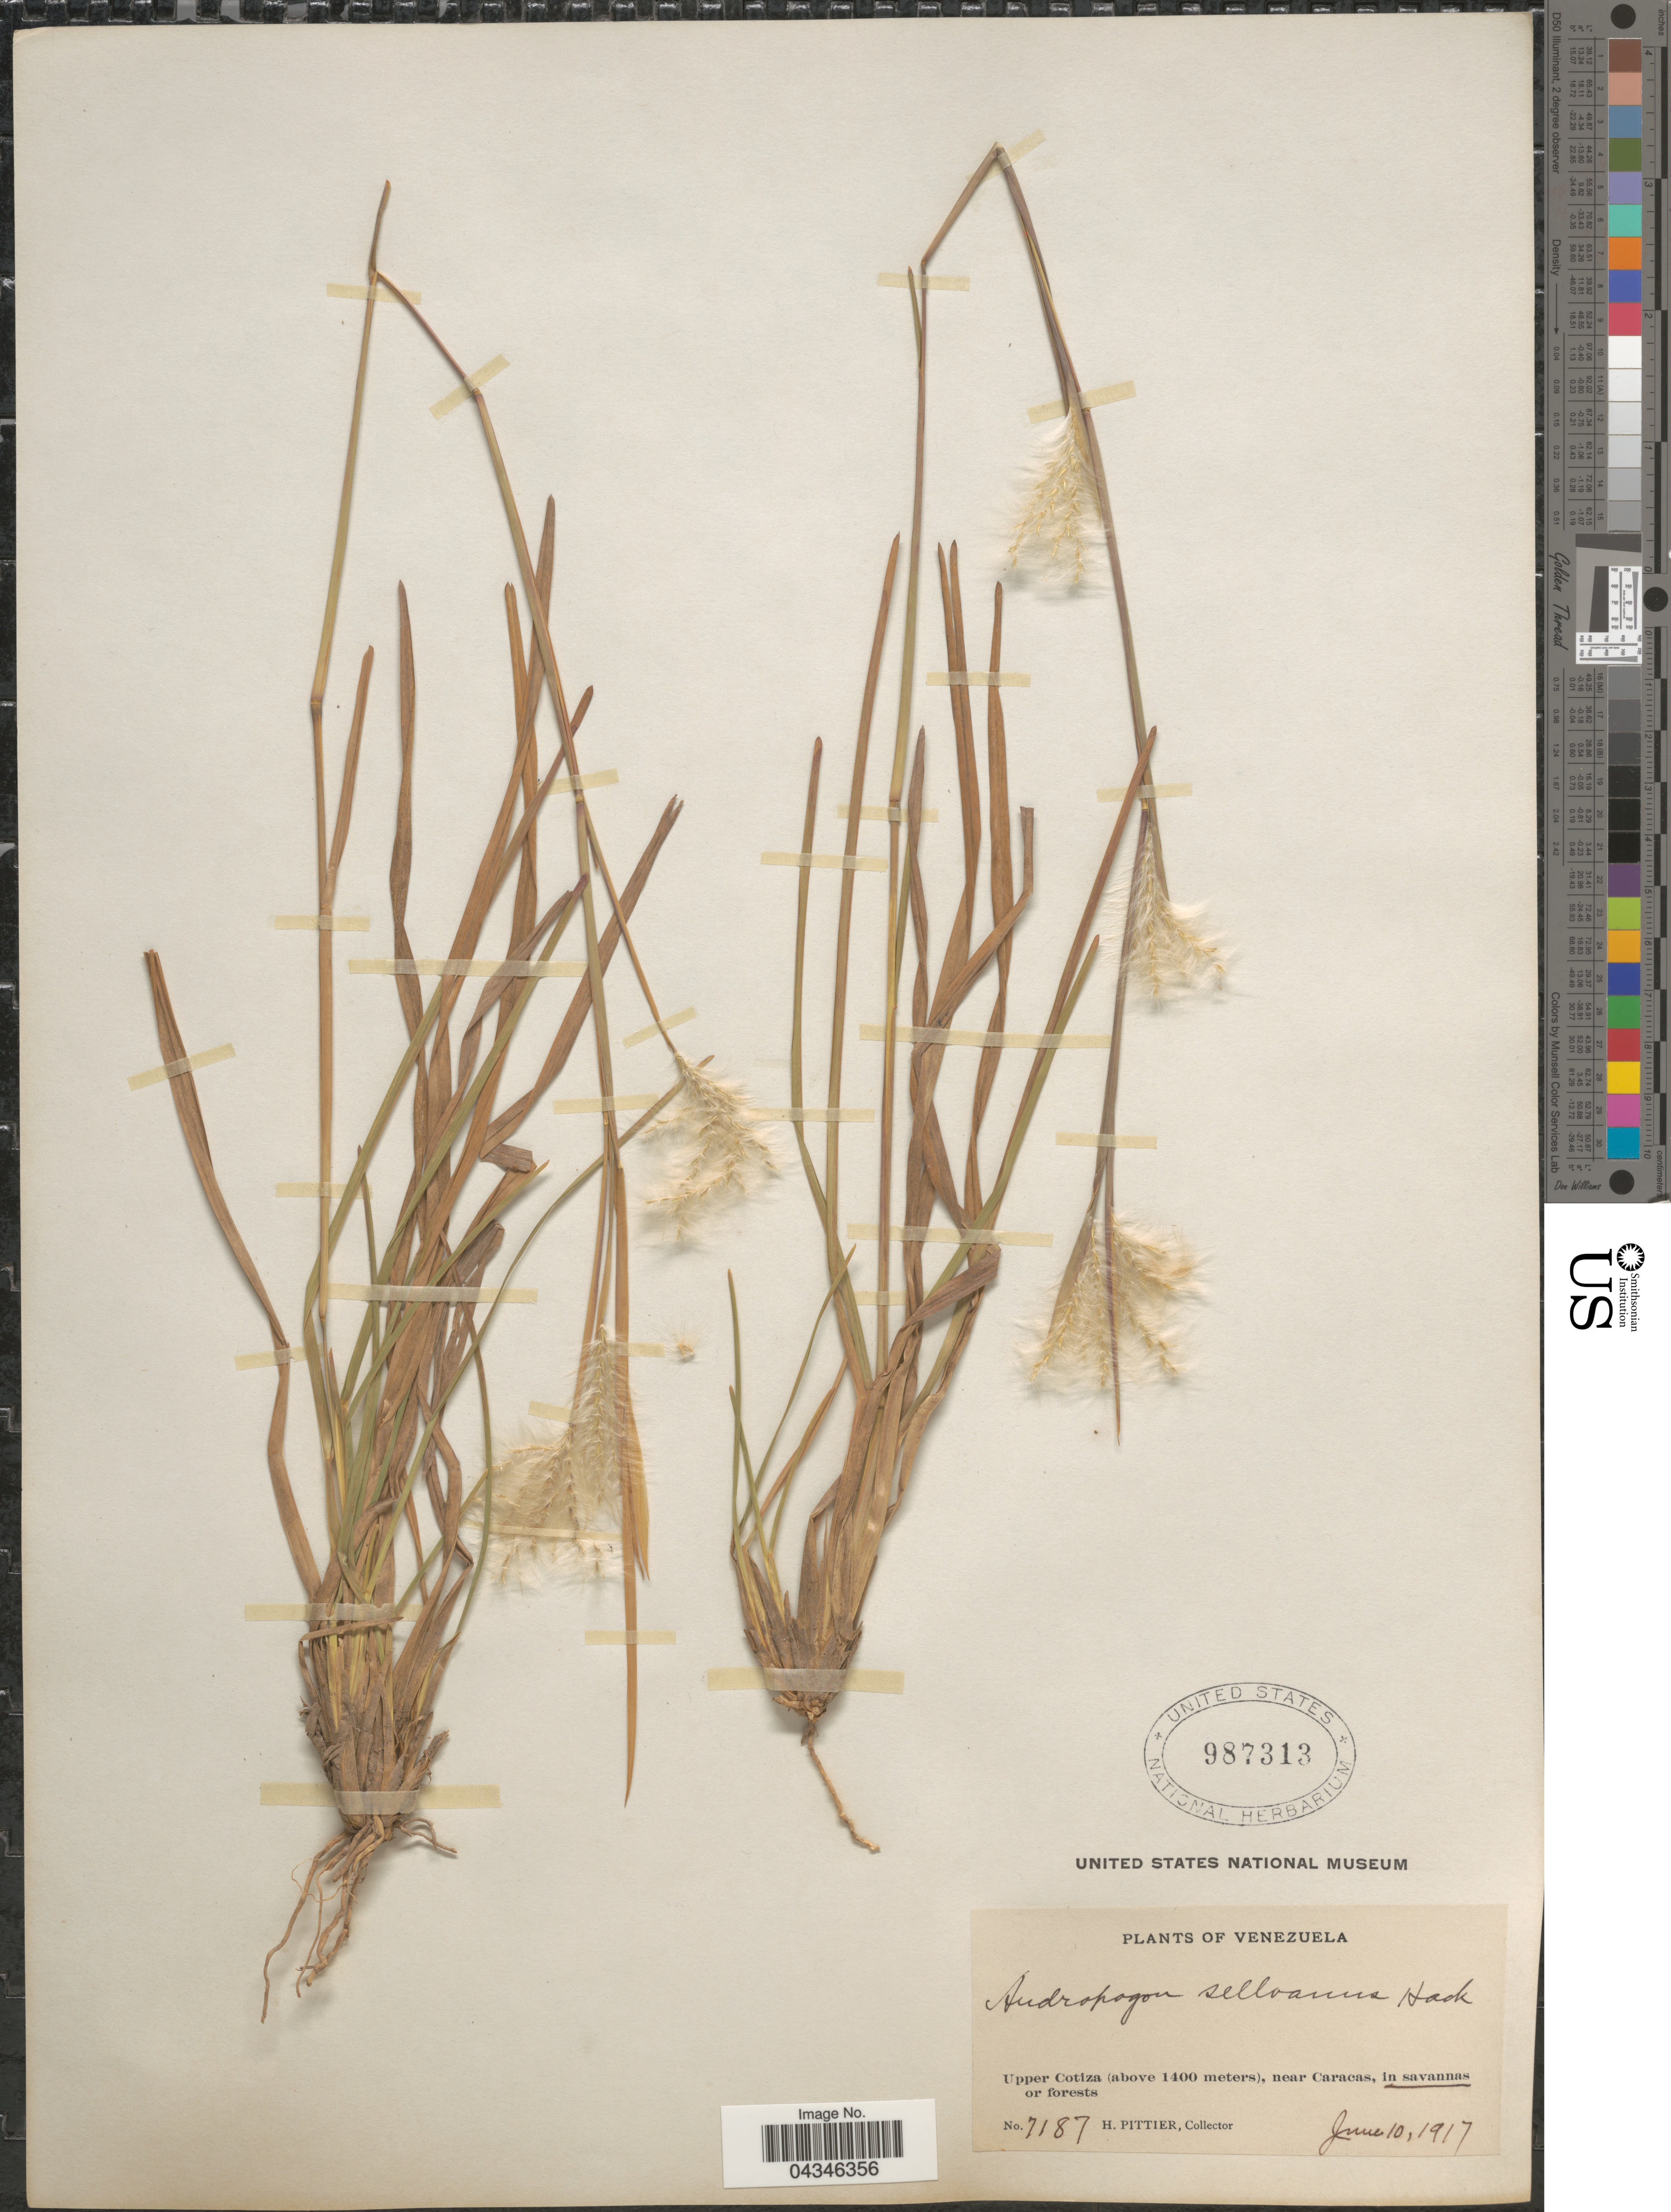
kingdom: Plantae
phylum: Tracheophyta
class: Liliopsida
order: Poales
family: Poaceae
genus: Andropogon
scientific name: Andropogon selloanus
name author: (Hack.) Hack.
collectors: H. F. Pittier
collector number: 7187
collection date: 1917-06-10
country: Venezuela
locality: Upper Cotiza, near Caracas, in savannas.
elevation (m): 1400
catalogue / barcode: US 987313